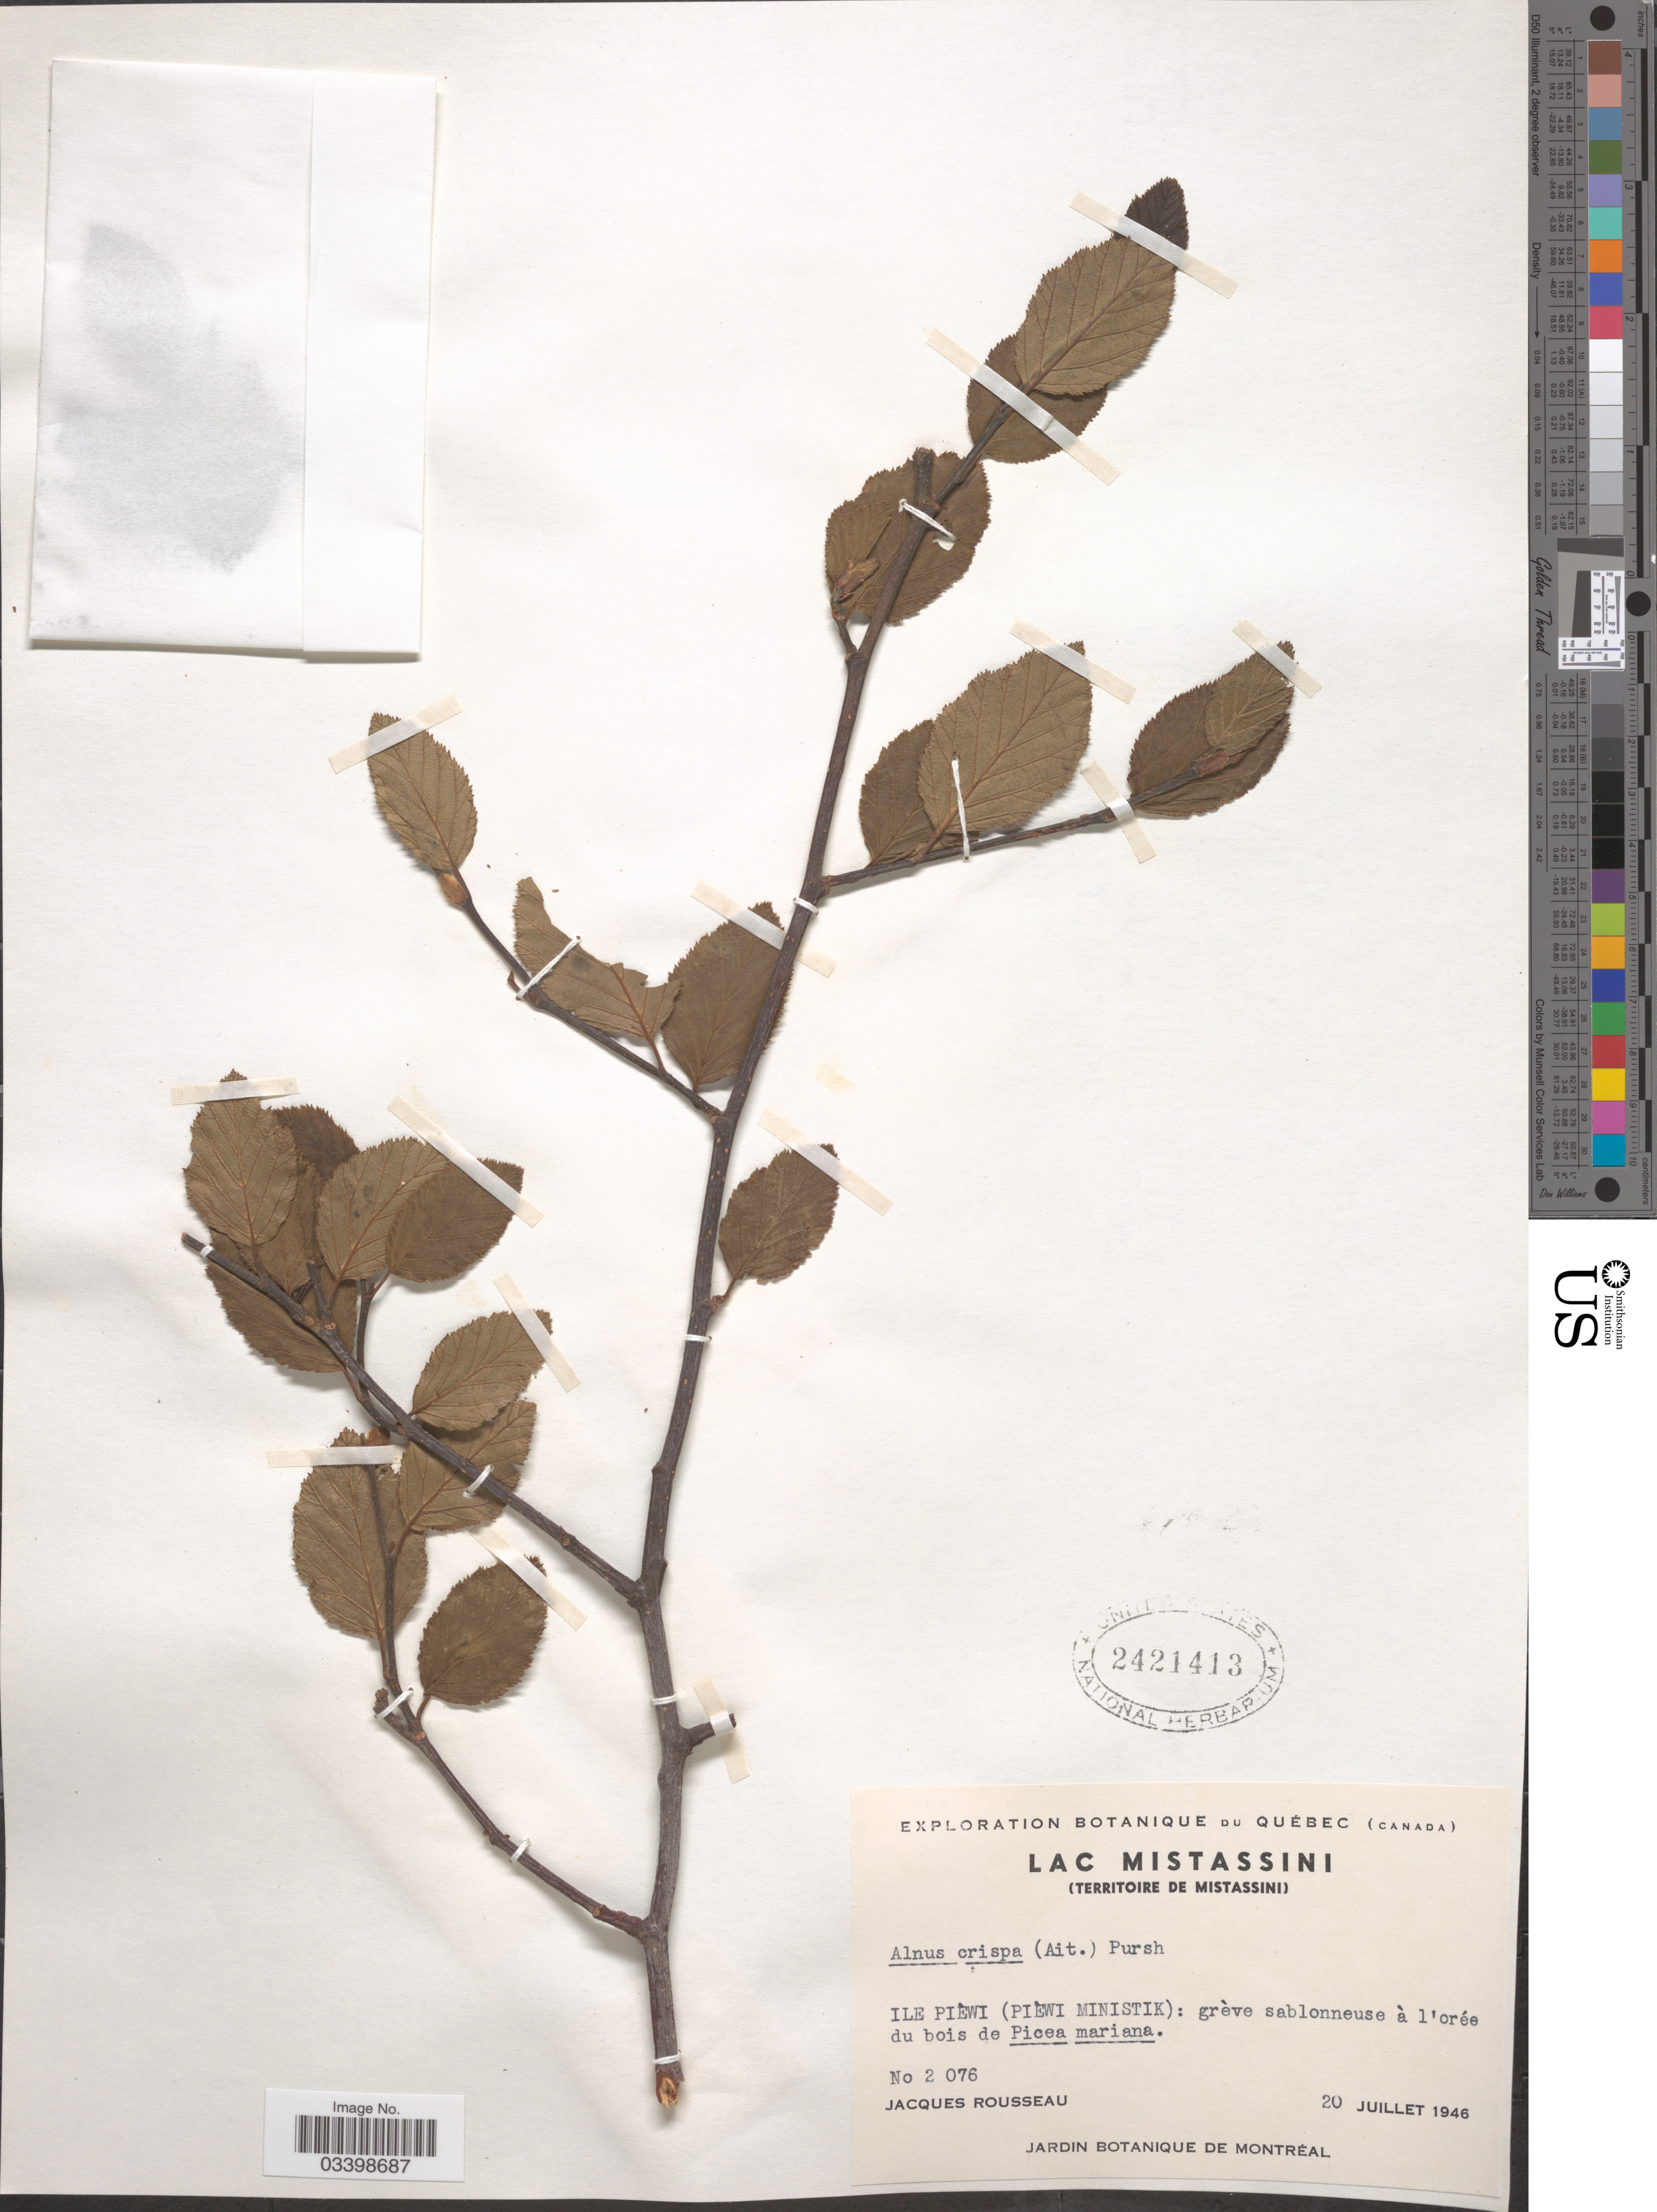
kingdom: Plantae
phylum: Tracheophyta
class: Magnoliopsida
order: Fagales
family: Betulaceae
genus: Alnus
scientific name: Alnus viridis subsp. crispa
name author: (Aiton) Turrill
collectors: J. Rousseau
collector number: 2076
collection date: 1946-07-20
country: Canada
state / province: Quebec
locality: Lac Mistassini (Territoire de Mistassini). Ile Pièwi (Pièwi Ministik).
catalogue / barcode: US 2421413